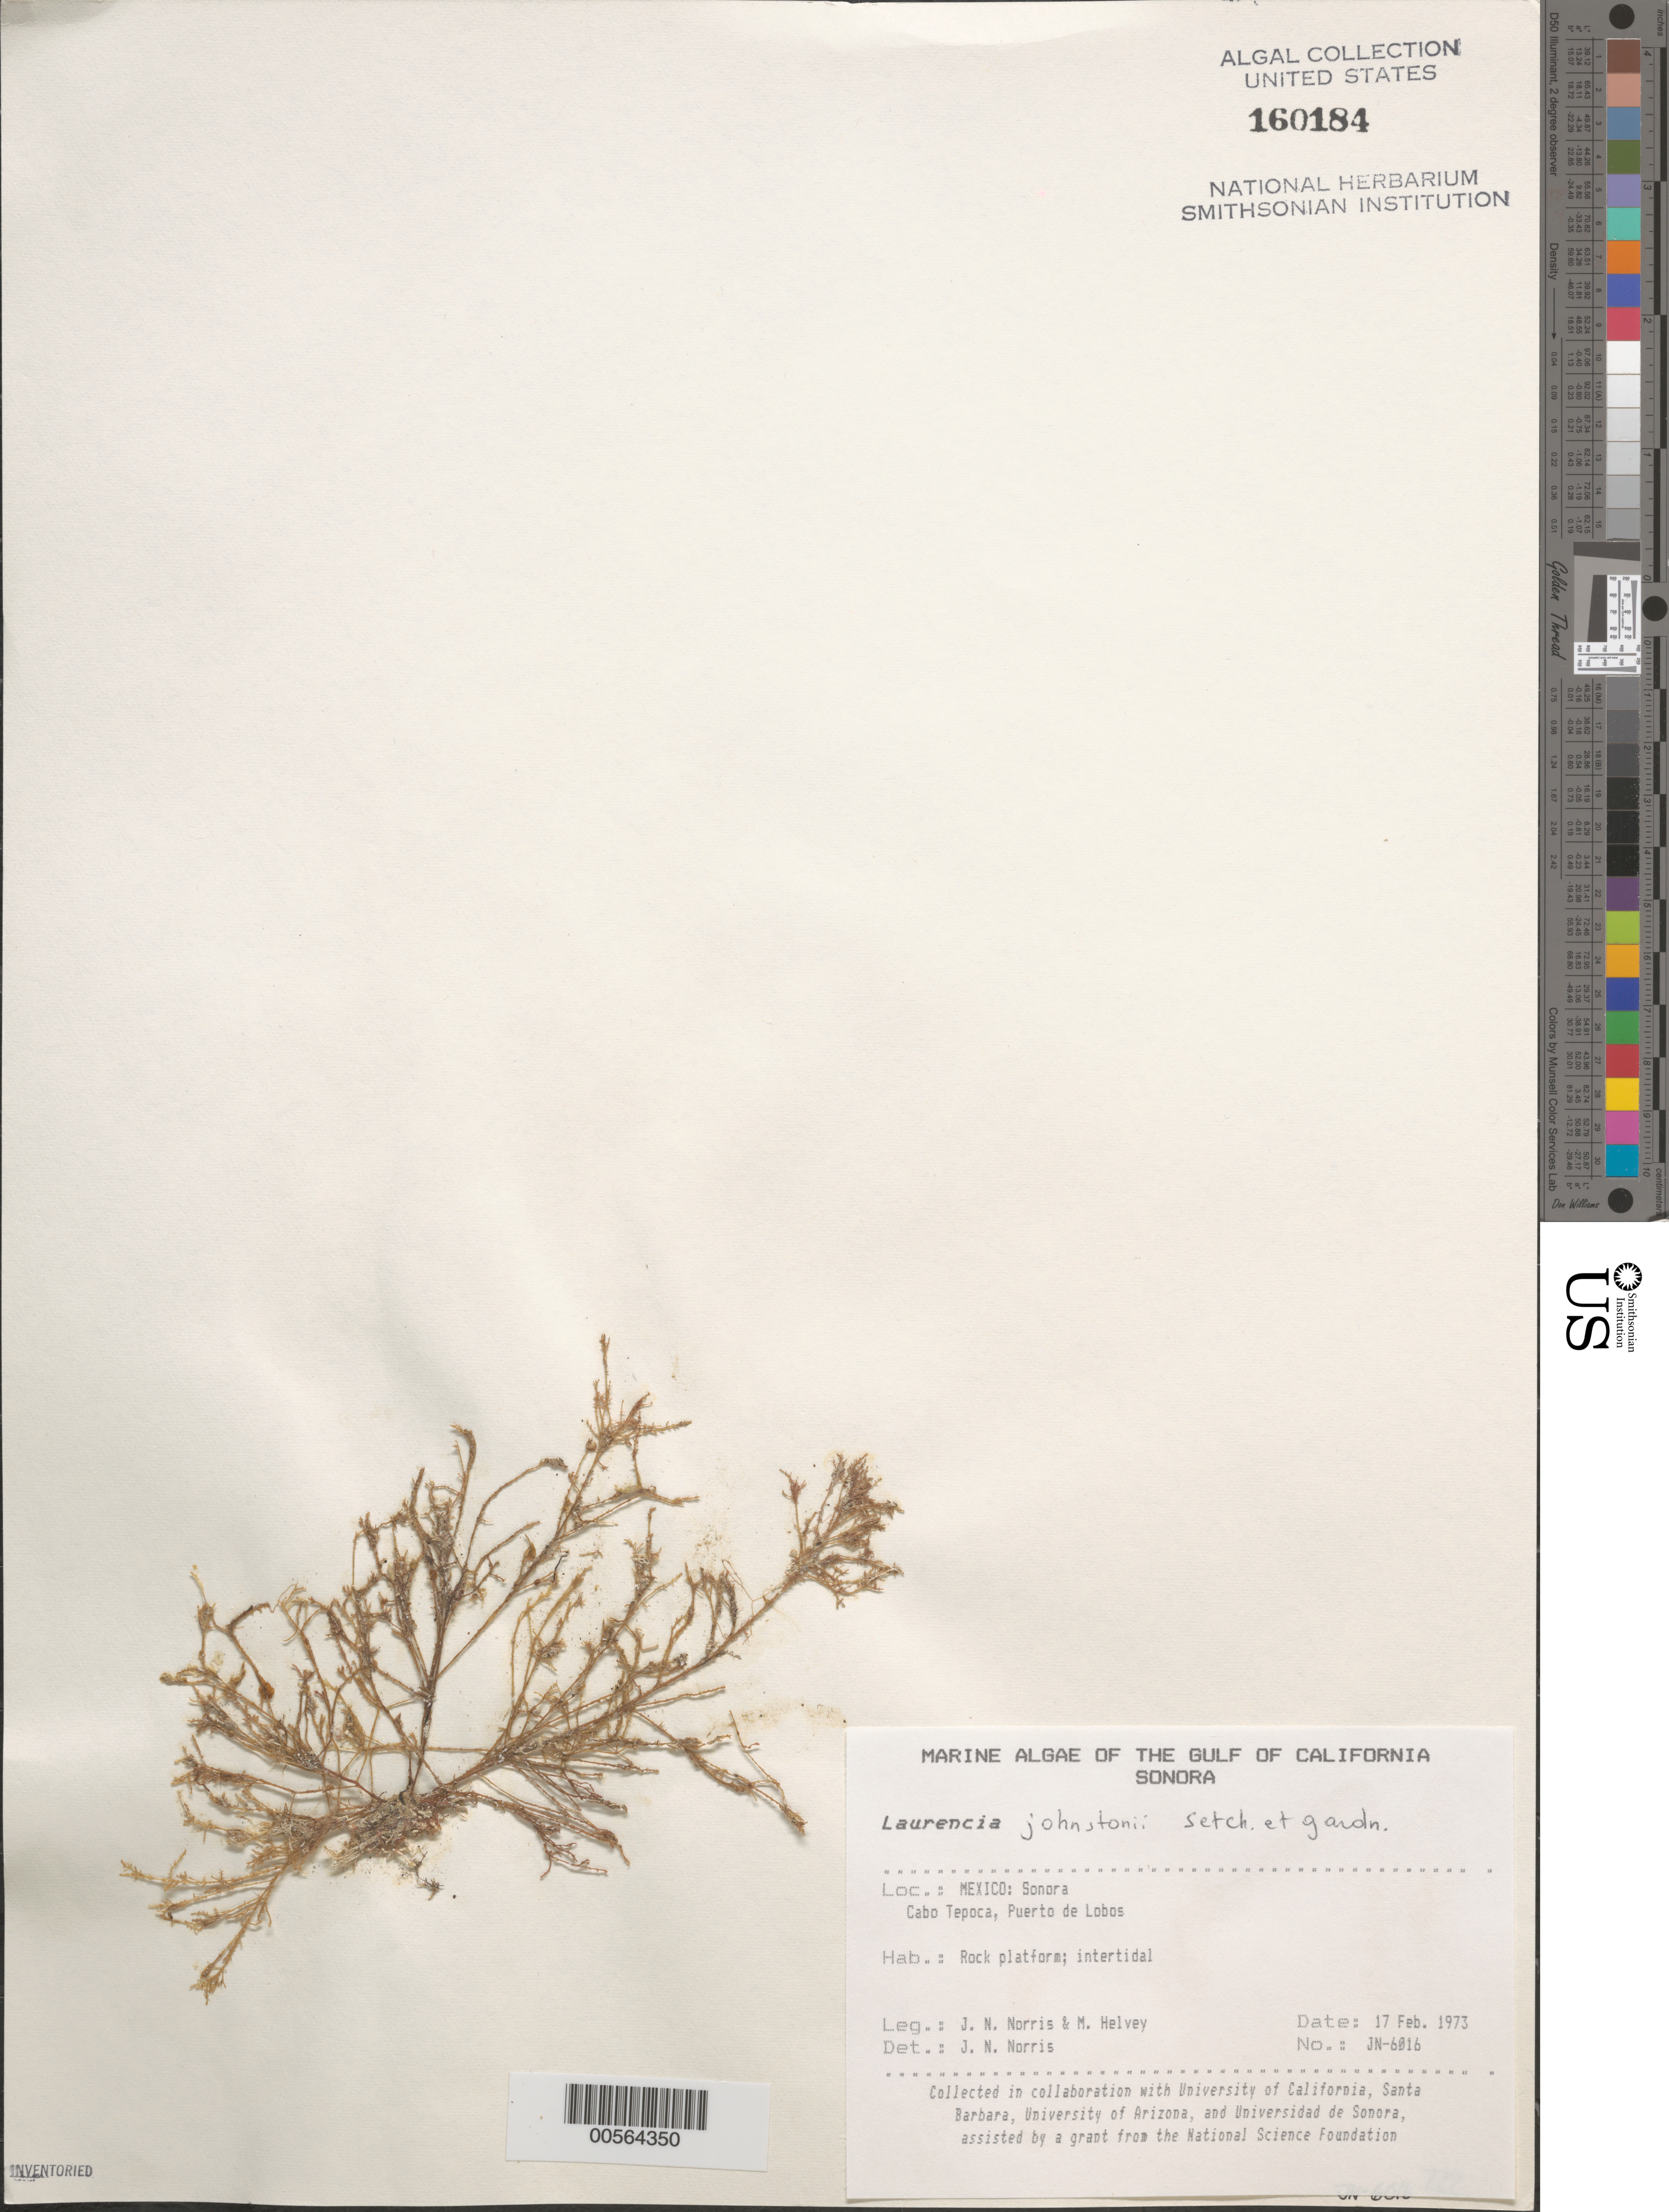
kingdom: Plantae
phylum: Rhodophyta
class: Florideophyceae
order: Ceramiales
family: Rhodomelaceae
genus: Laurencia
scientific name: Laurencia johnstonii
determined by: Norris, James N.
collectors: J. N. Norris & M. Helvey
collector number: JN-6016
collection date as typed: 17 Feb 1973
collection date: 1973-02-17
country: Mexico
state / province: Sonora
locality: Cabo Tepoca, Puerto de Lobos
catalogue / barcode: US 160184